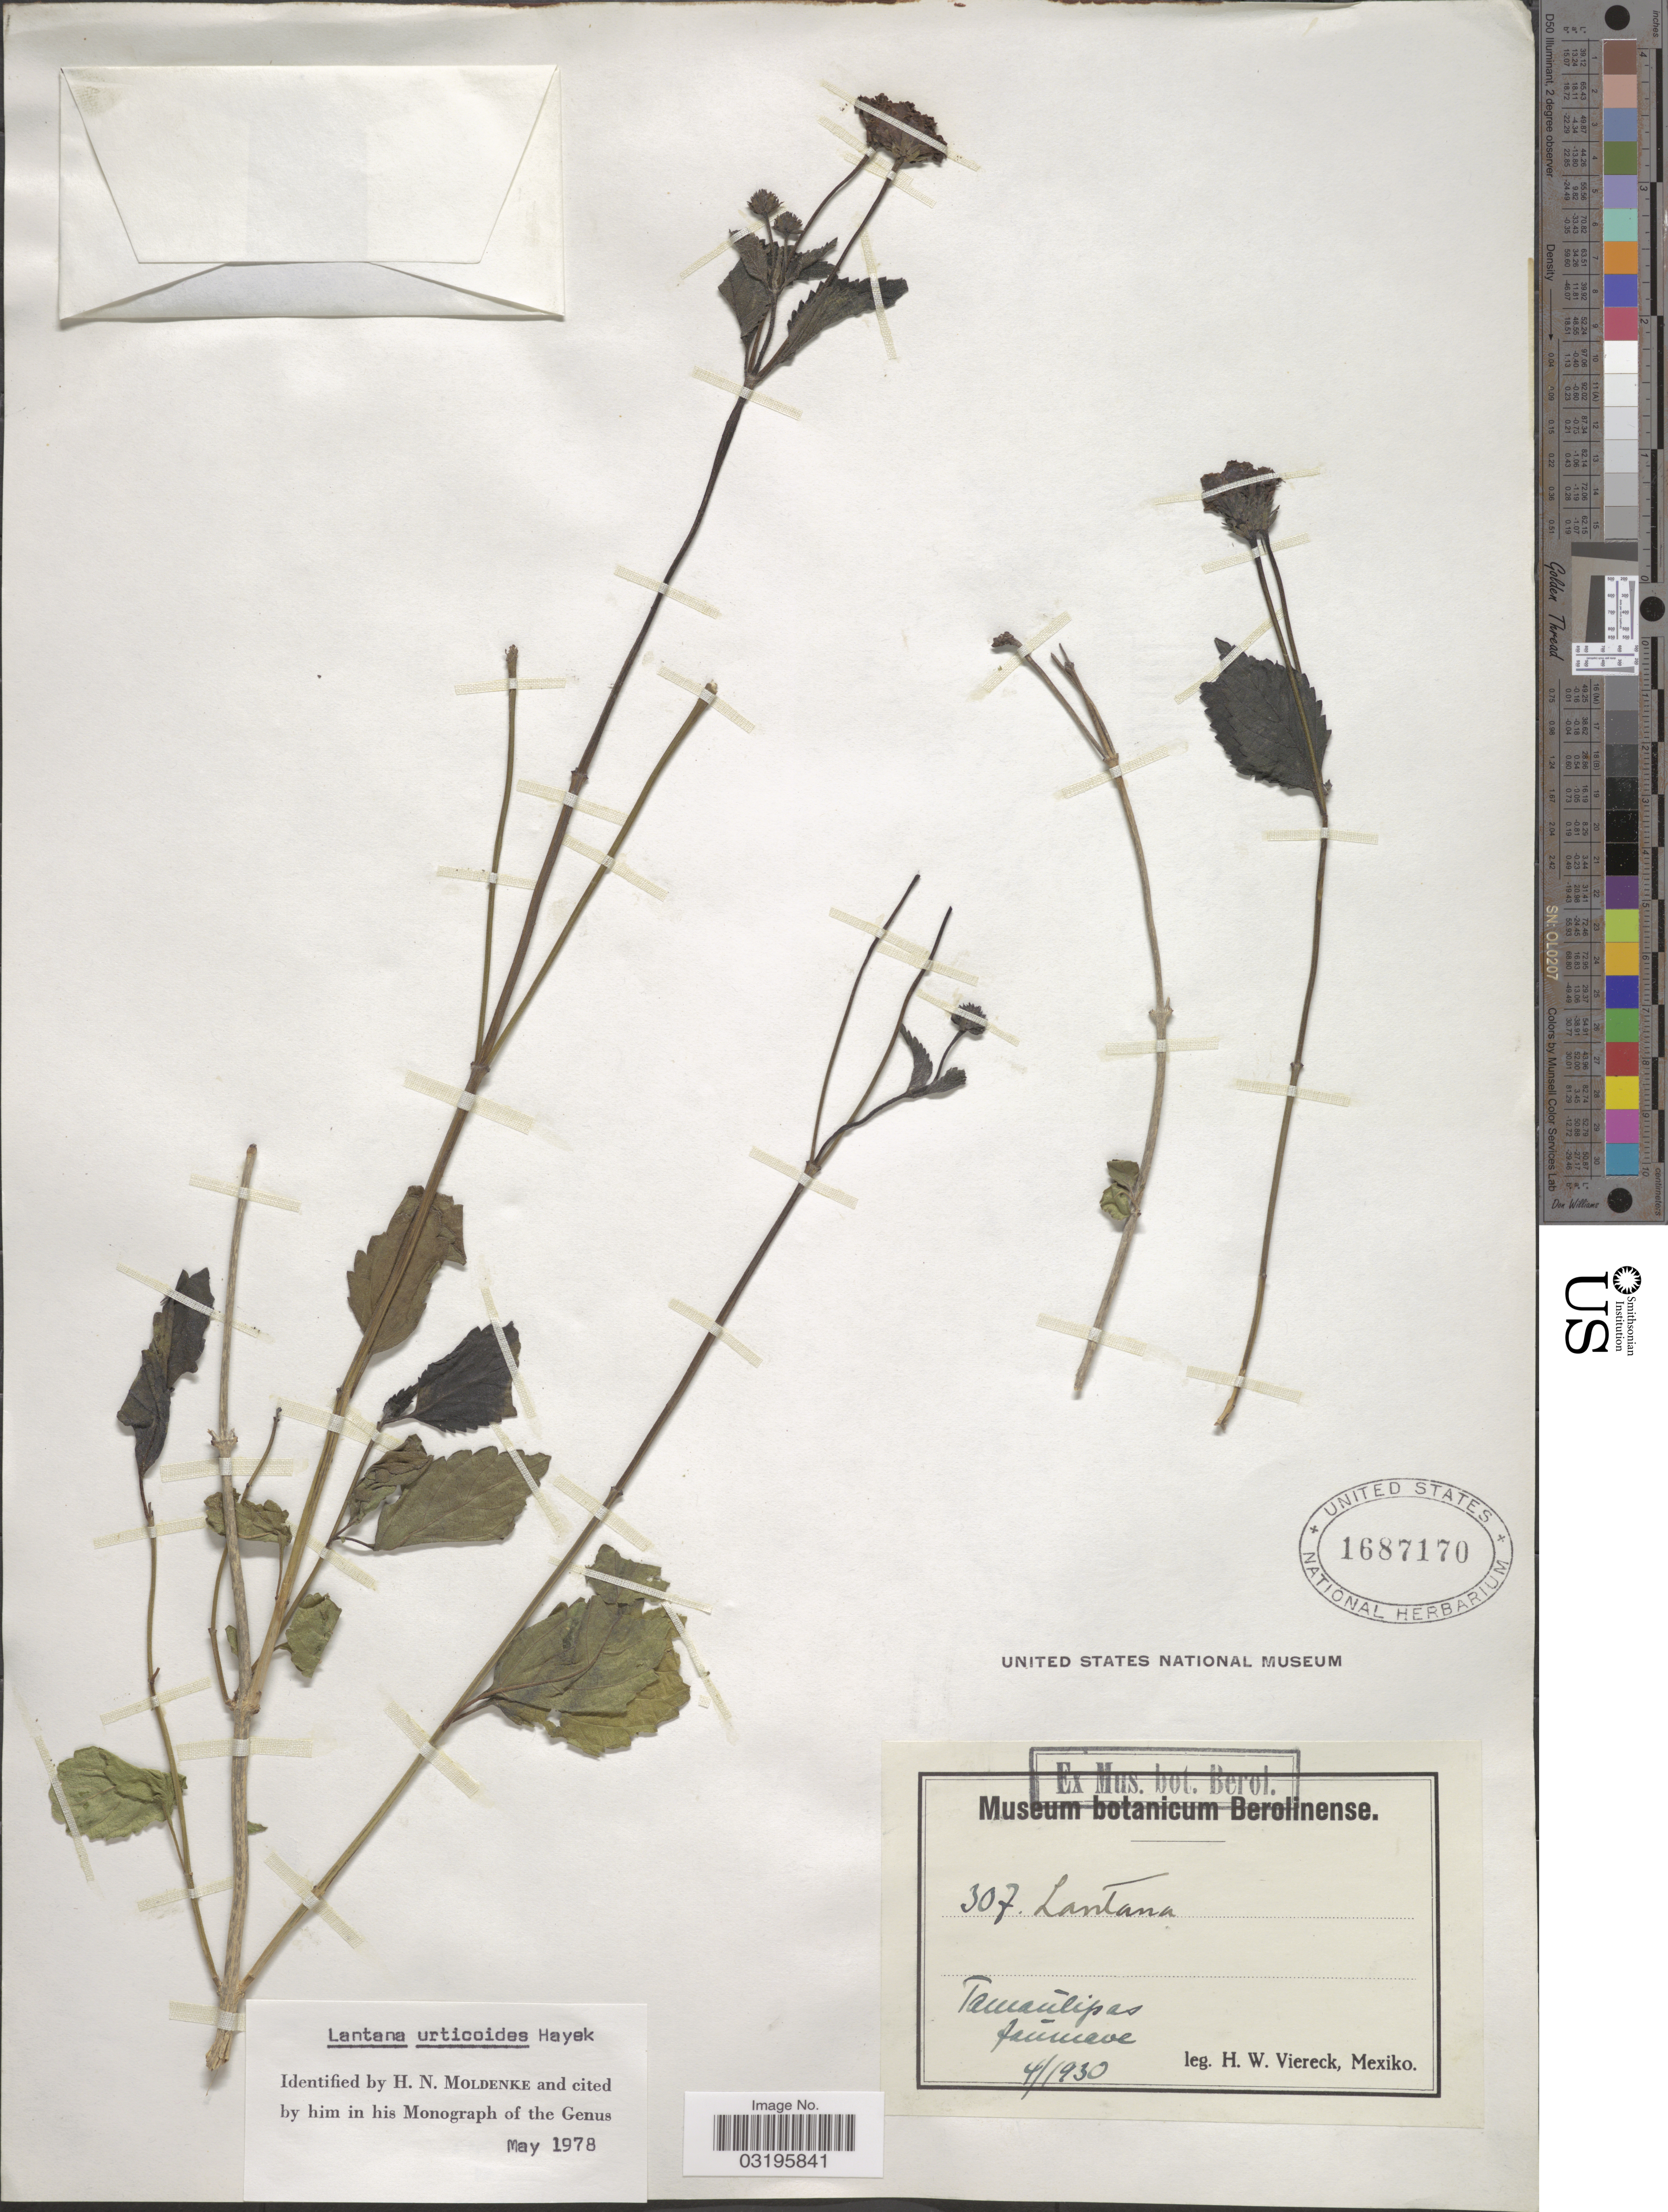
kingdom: Plantae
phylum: Tracheophyta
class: Magnoliopsida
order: Lamiales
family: Verbenaceae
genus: Lantana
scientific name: Lantana urticoides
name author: Hayek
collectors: H. W. Viereck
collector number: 307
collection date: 1930-04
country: Mexico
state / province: Tamaulipas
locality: Jaumave.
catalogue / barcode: US 1687170